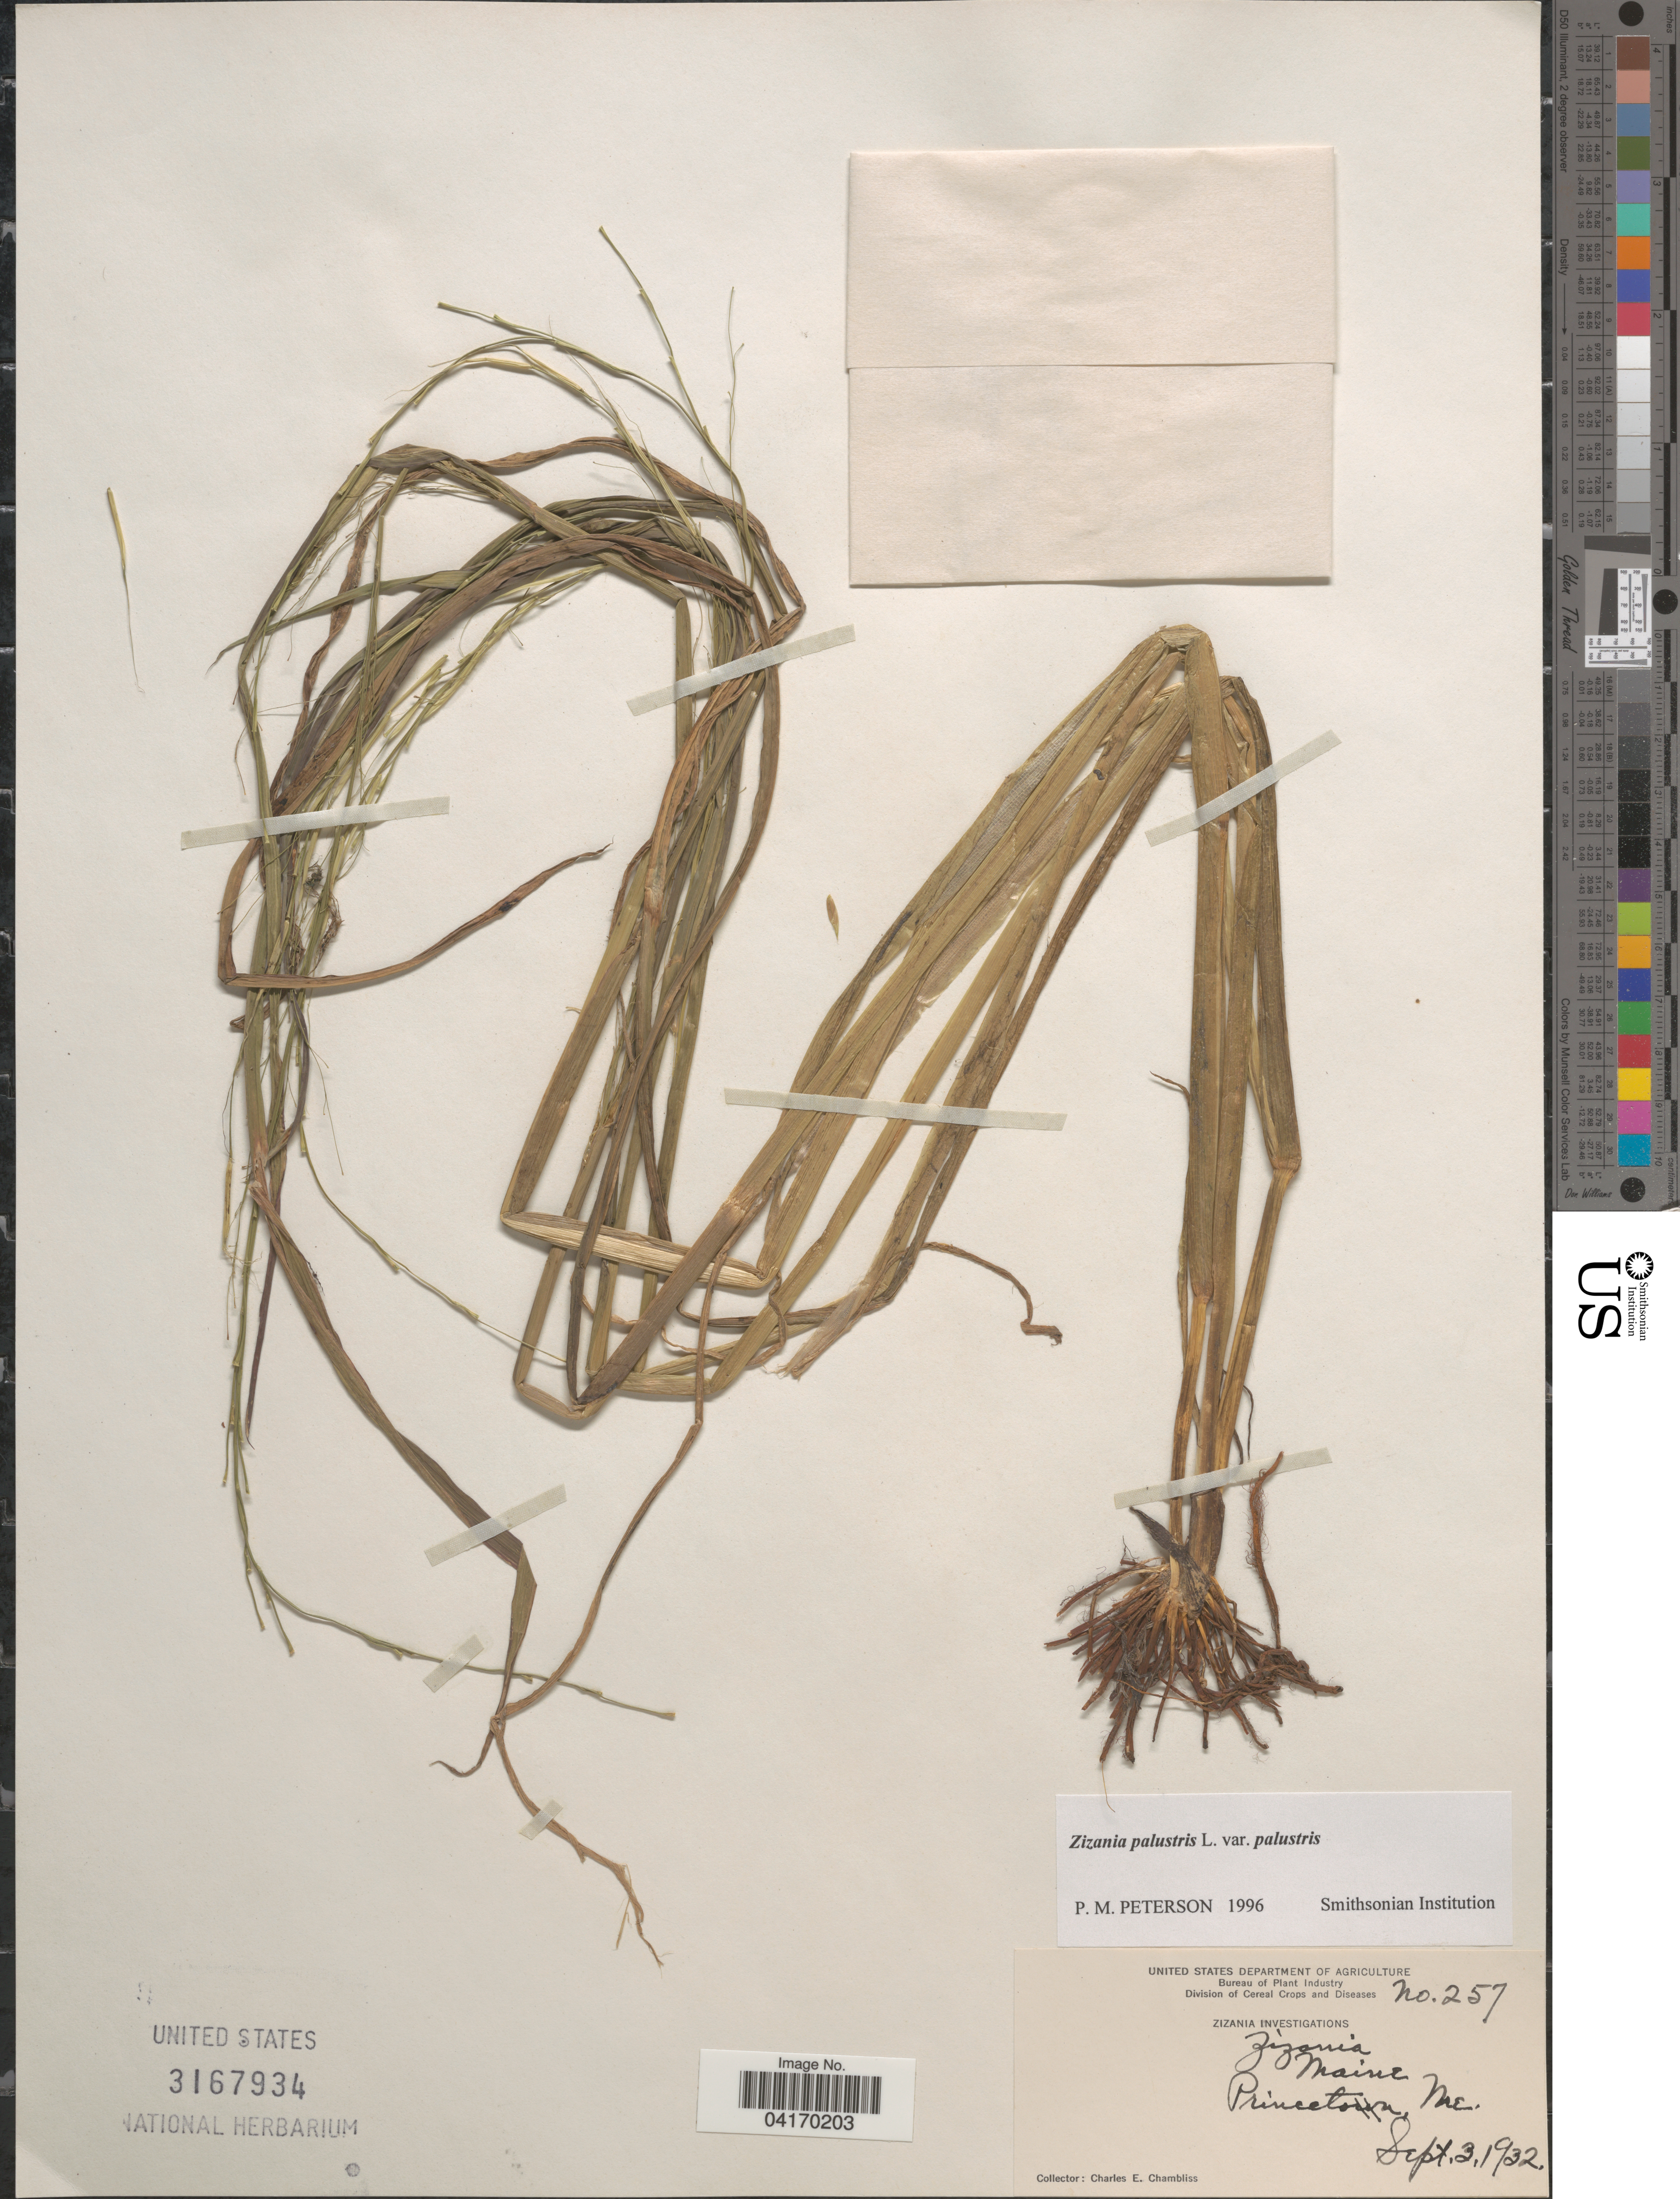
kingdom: Plantae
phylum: Tracheophyta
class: Liliopsida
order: Poales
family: Poaceae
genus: Zizania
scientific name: Zizania palustris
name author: L.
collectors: C. Chambliss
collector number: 257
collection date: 1932-09-03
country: United States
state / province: Maine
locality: Princeton.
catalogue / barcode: US 3167934